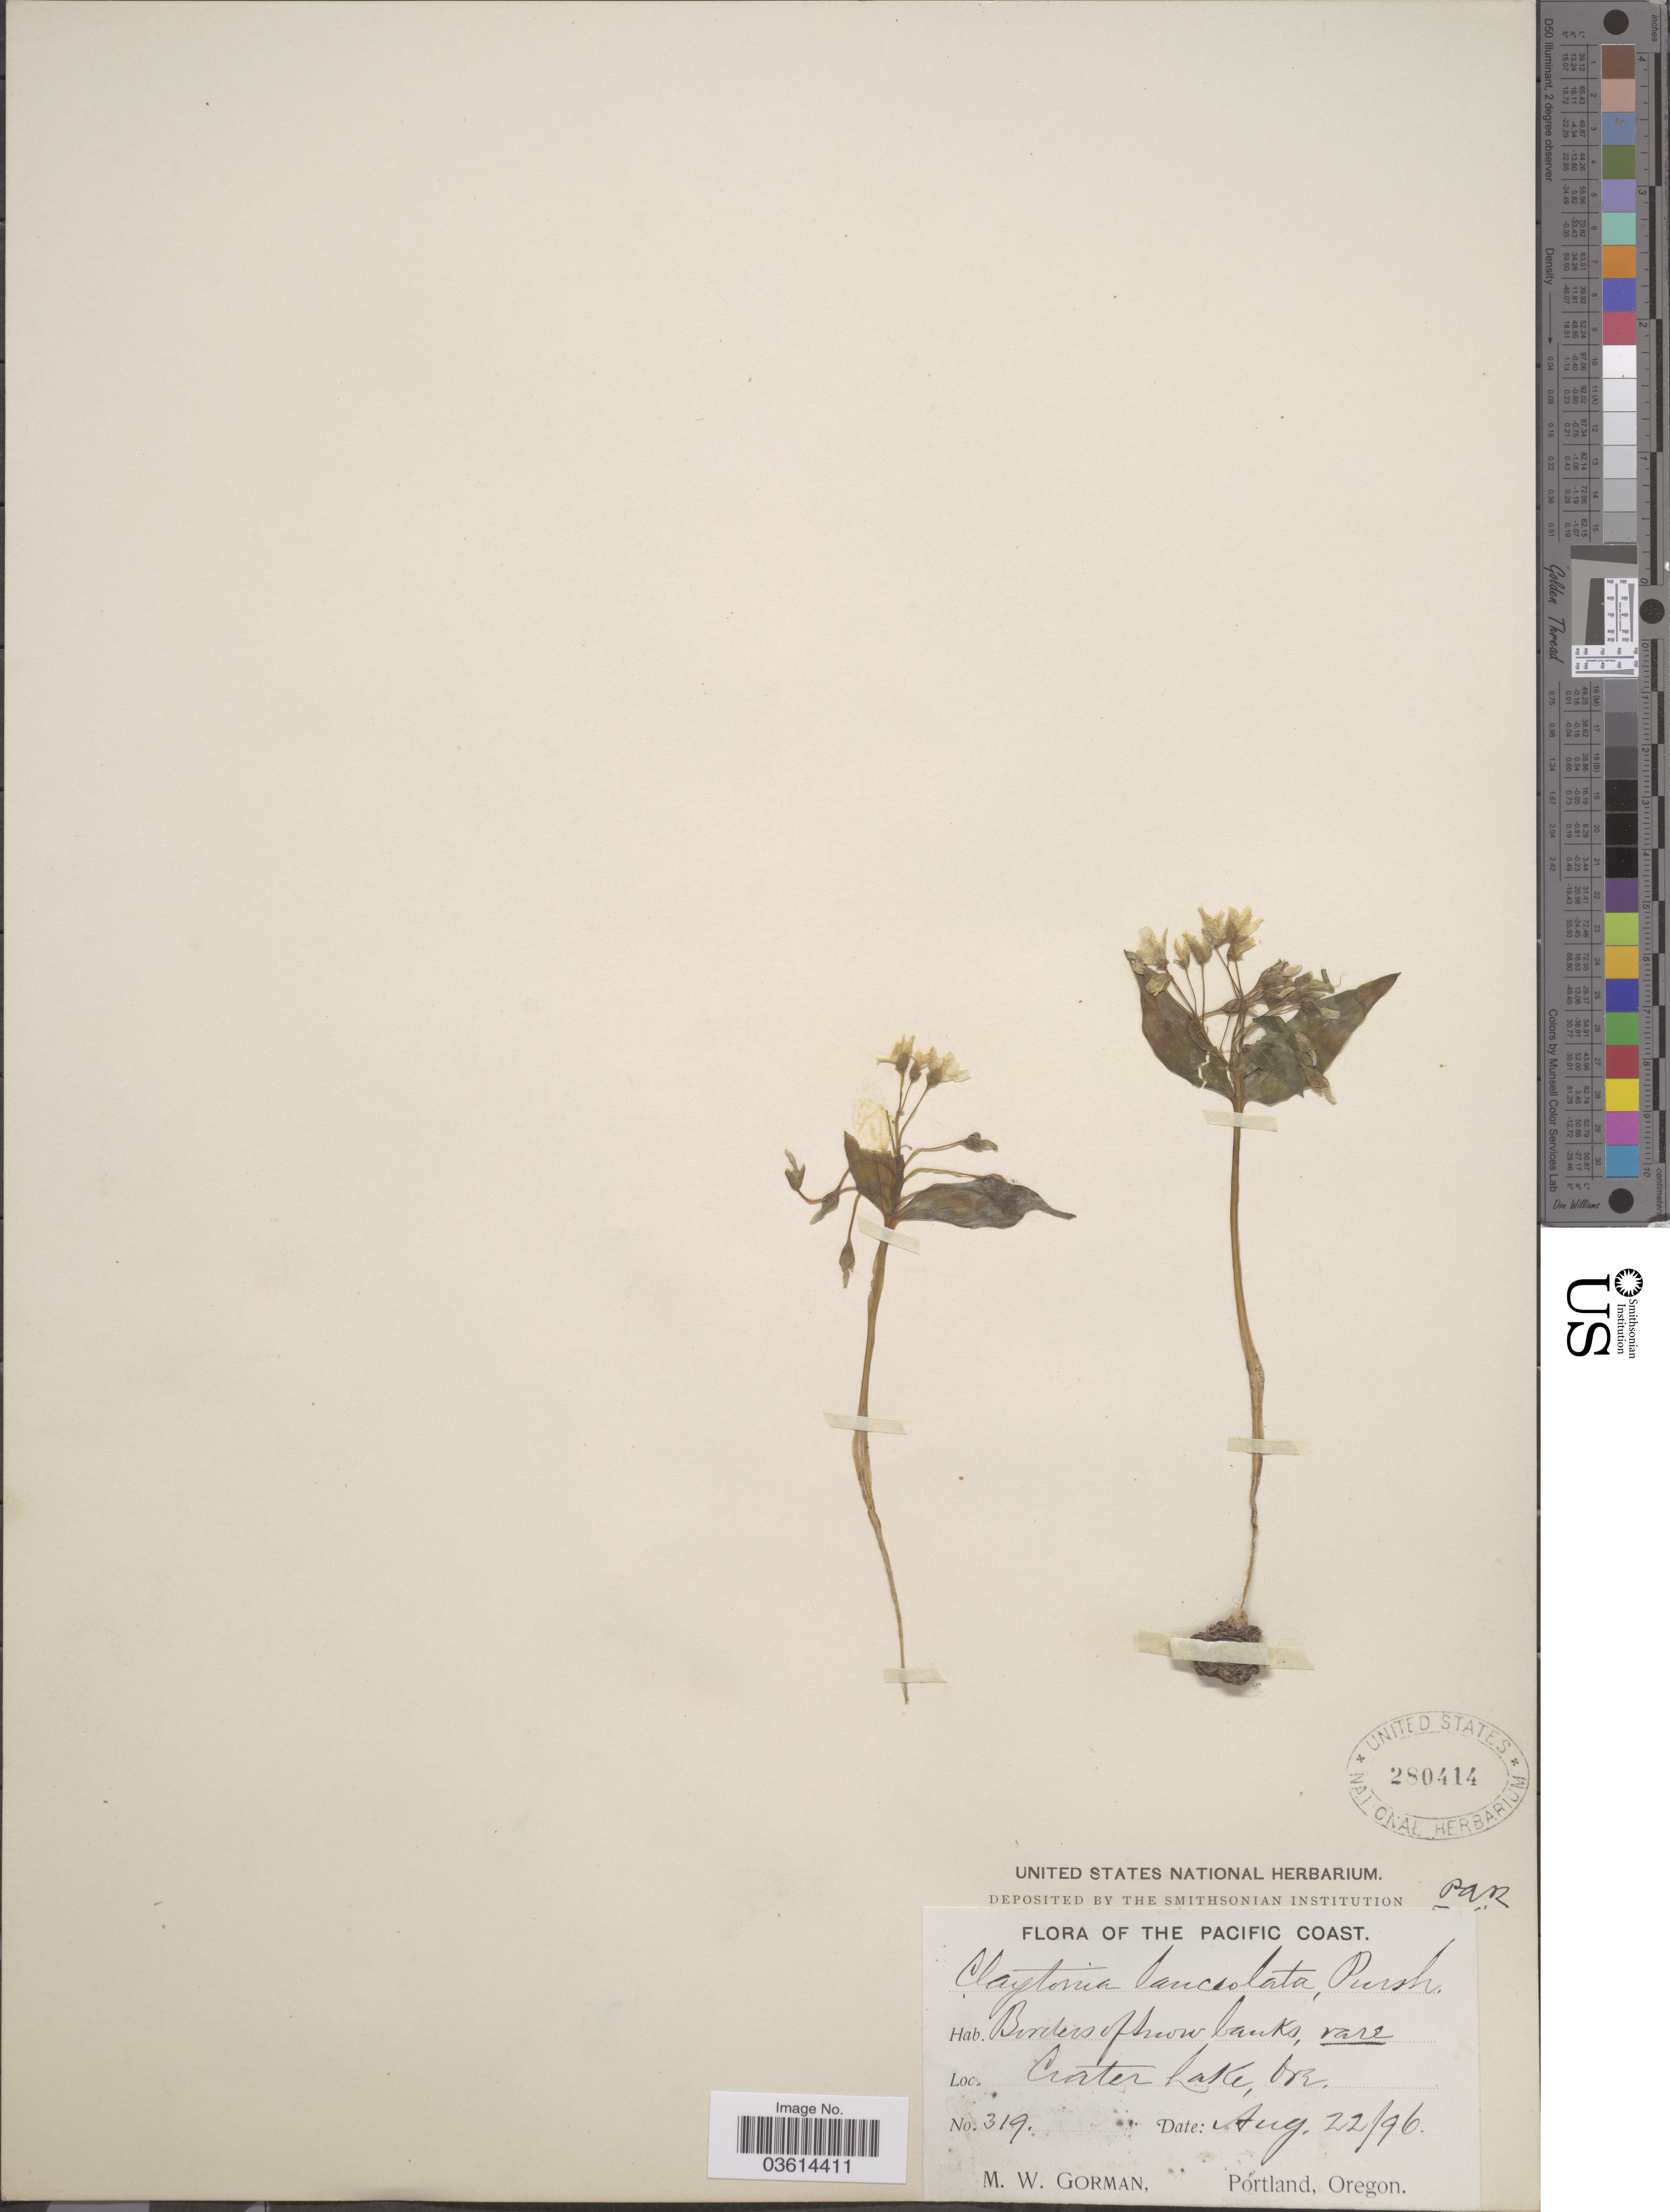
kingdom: Plantae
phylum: Tracheophyta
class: Magnoliopsida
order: Caryophyllales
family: Montiaceae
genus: Claytonia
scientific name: Claytonia lanceolata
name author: Pursh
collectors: M. W. Gorman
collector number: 319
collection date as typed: Transcribed d/m/y: 22/8/96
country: United States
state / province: Oregon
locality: The Pacific Coast. Crater Lake.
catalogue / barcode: US 280414